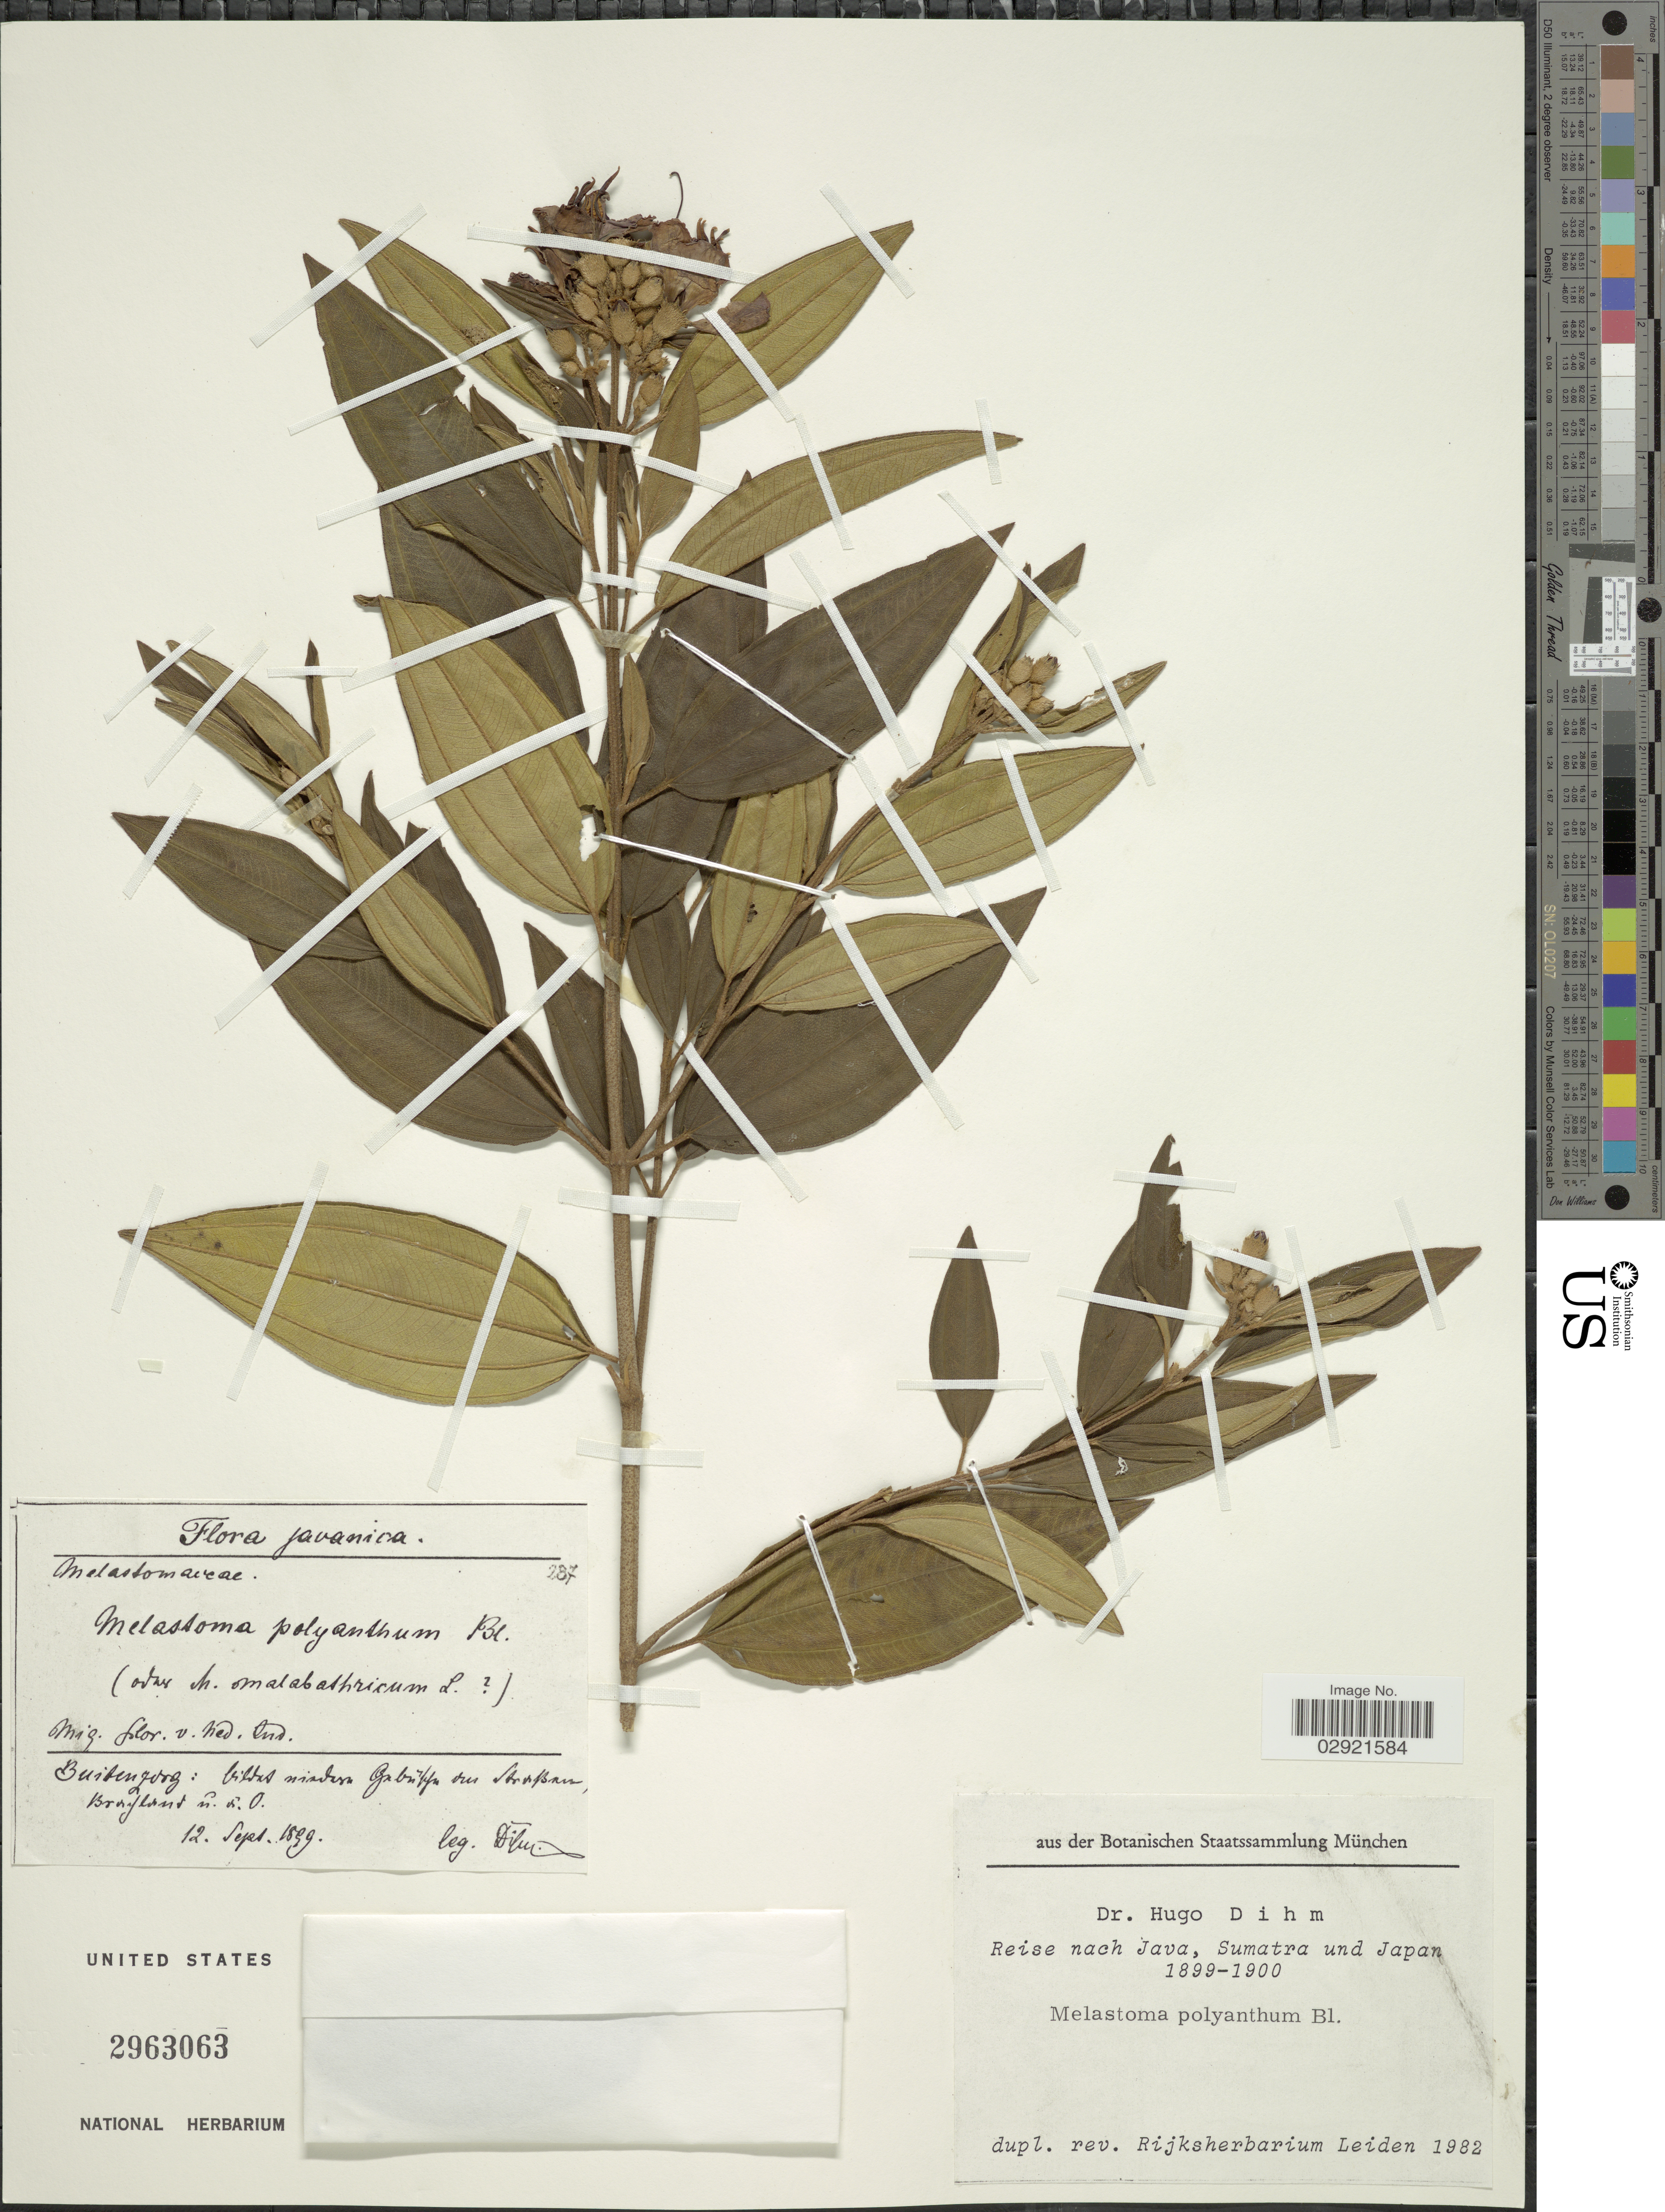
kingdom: Plantae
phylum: Tracheophyta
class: Magnoliopsida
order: Myrtales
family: Melastomataceae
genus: Melastoma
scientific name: Melastoma malabathricum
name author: L.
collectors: H. Dihm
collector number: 287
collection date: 1859-09-12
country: Indonesia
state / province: Java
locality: Buitenzorg: bildas nindesu Gabüssu du Strandbans, Braunflandt in. L.O. [interpreted]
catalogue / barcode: US 2963063